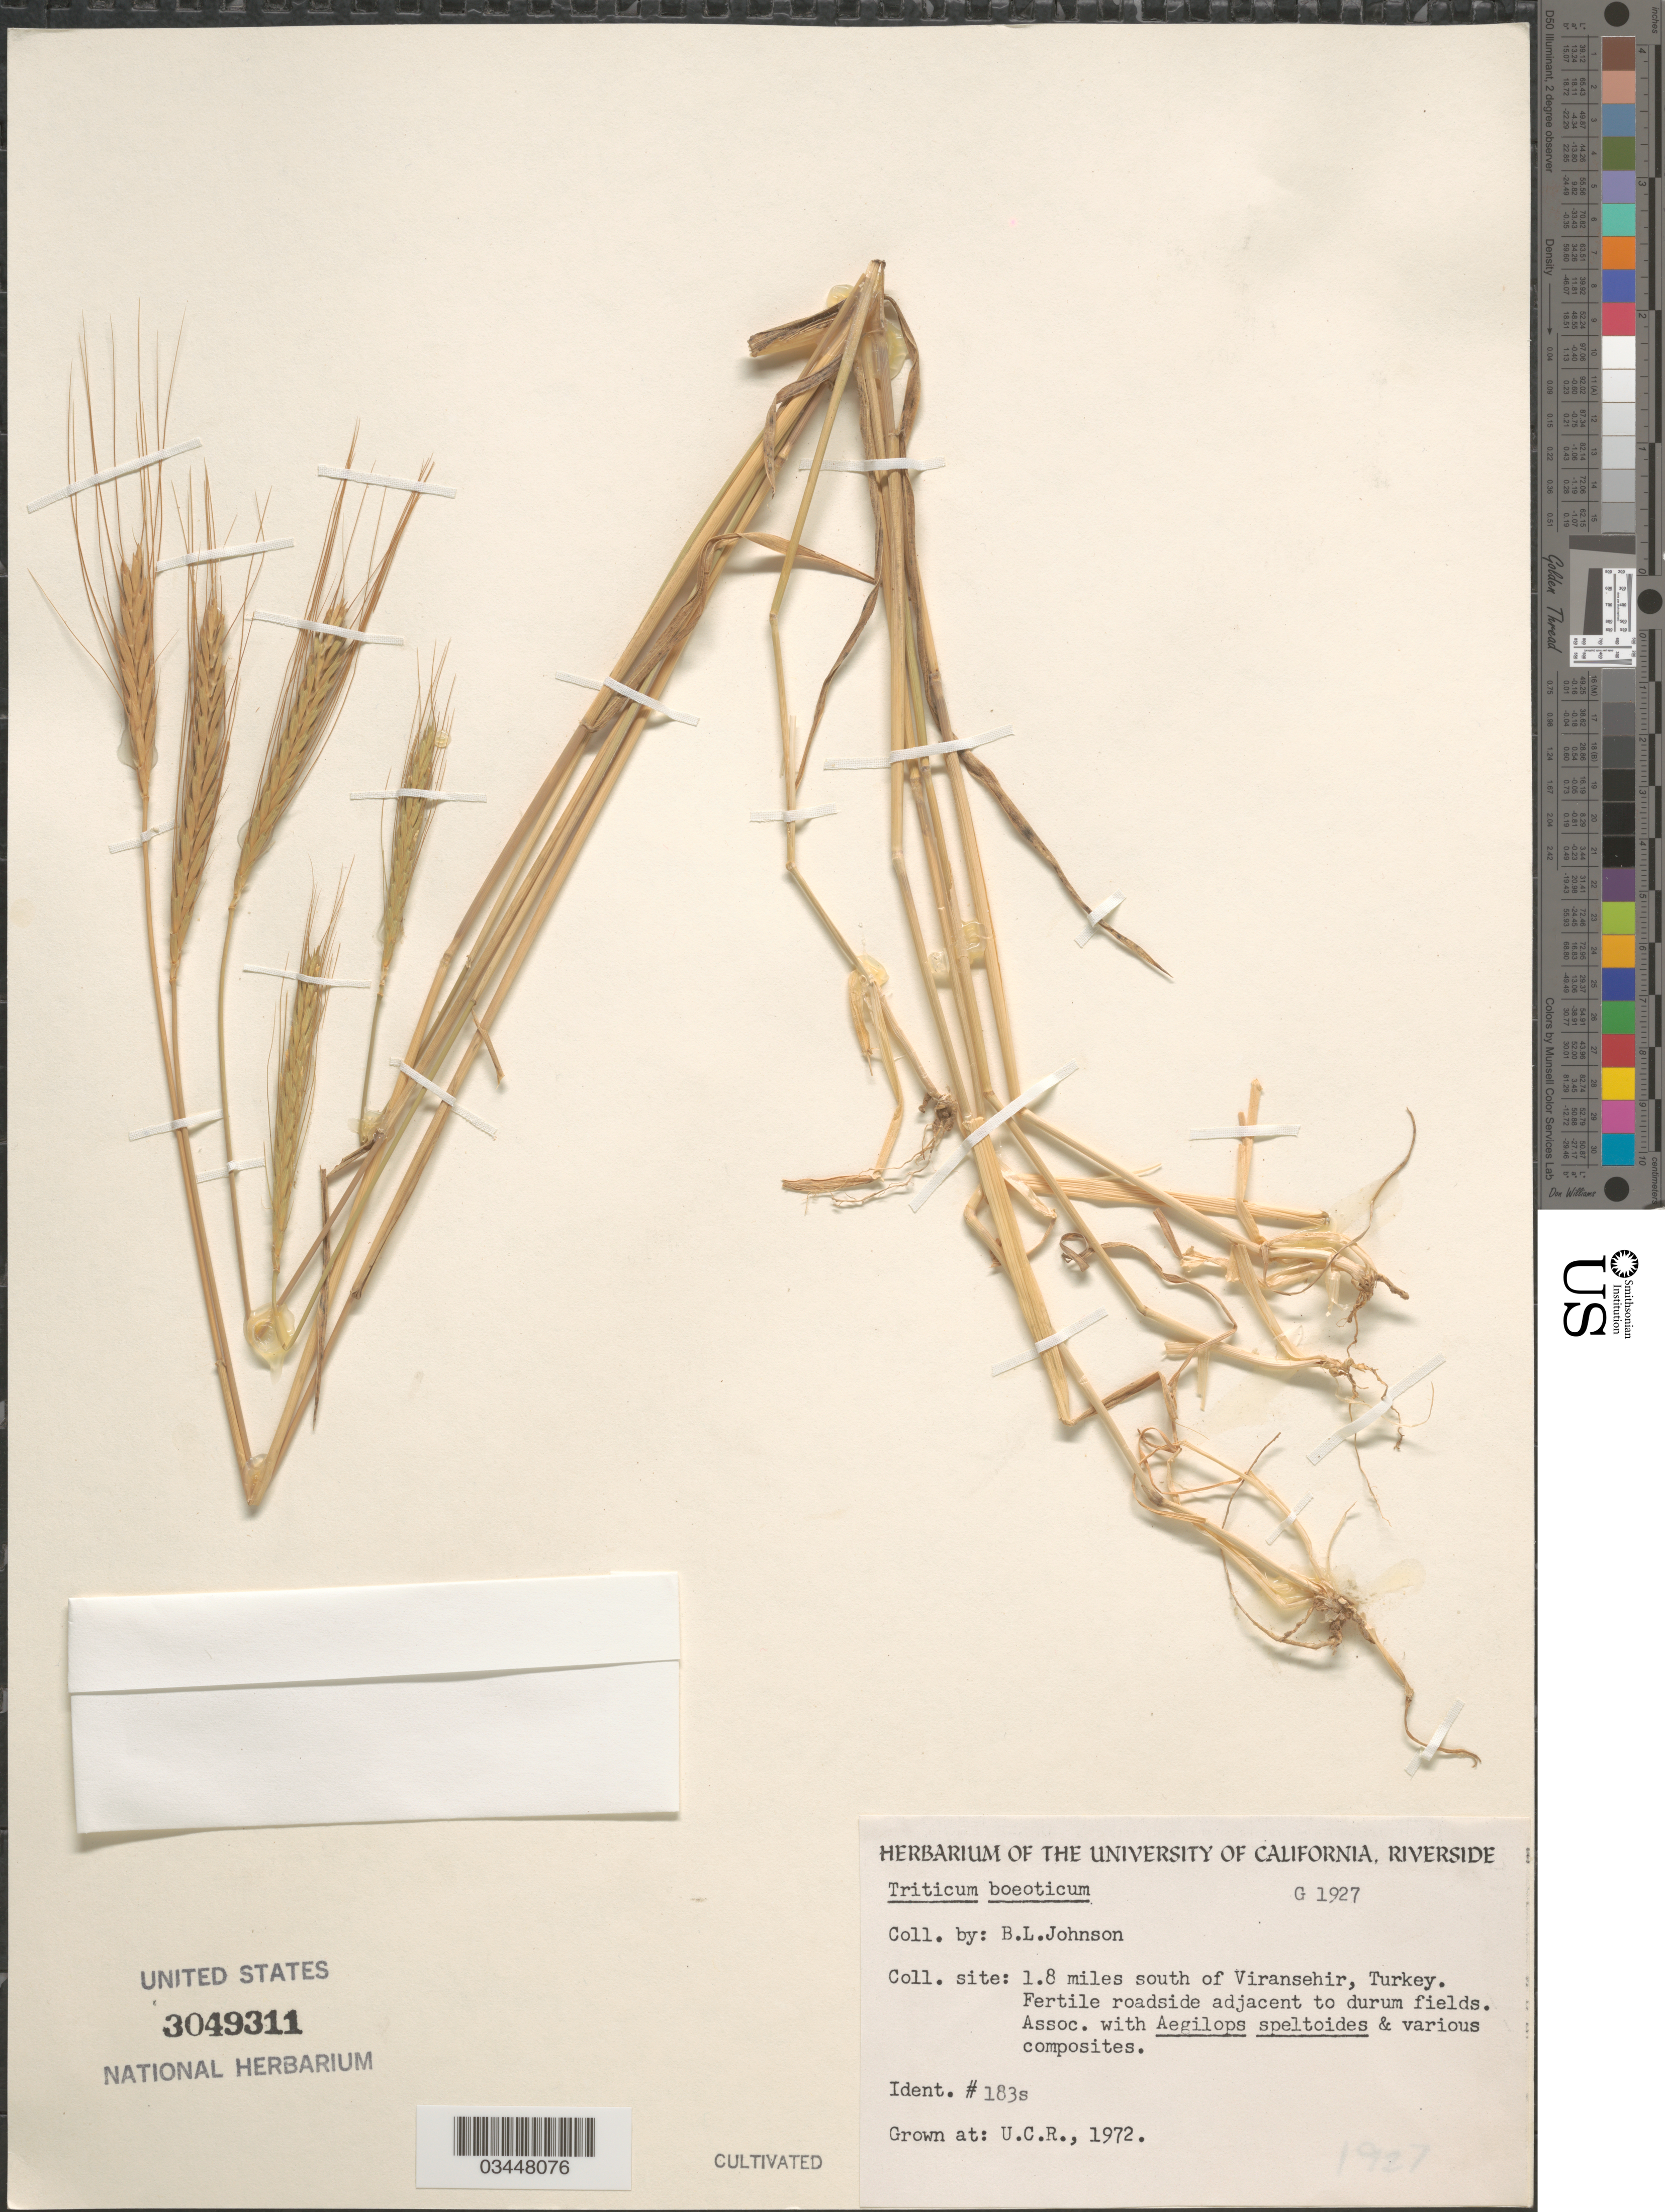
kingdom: Plantae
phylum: Tracheophyta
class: Liliopsida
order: Poales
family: Poaceae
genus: Triticum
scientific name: Triticum boeoticum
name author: Boiss.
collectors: ex herb. Univ. of California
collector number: G1927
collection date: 1972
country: United States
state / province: California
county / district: Riverside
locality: U.C.R.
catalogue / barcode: US 3049311